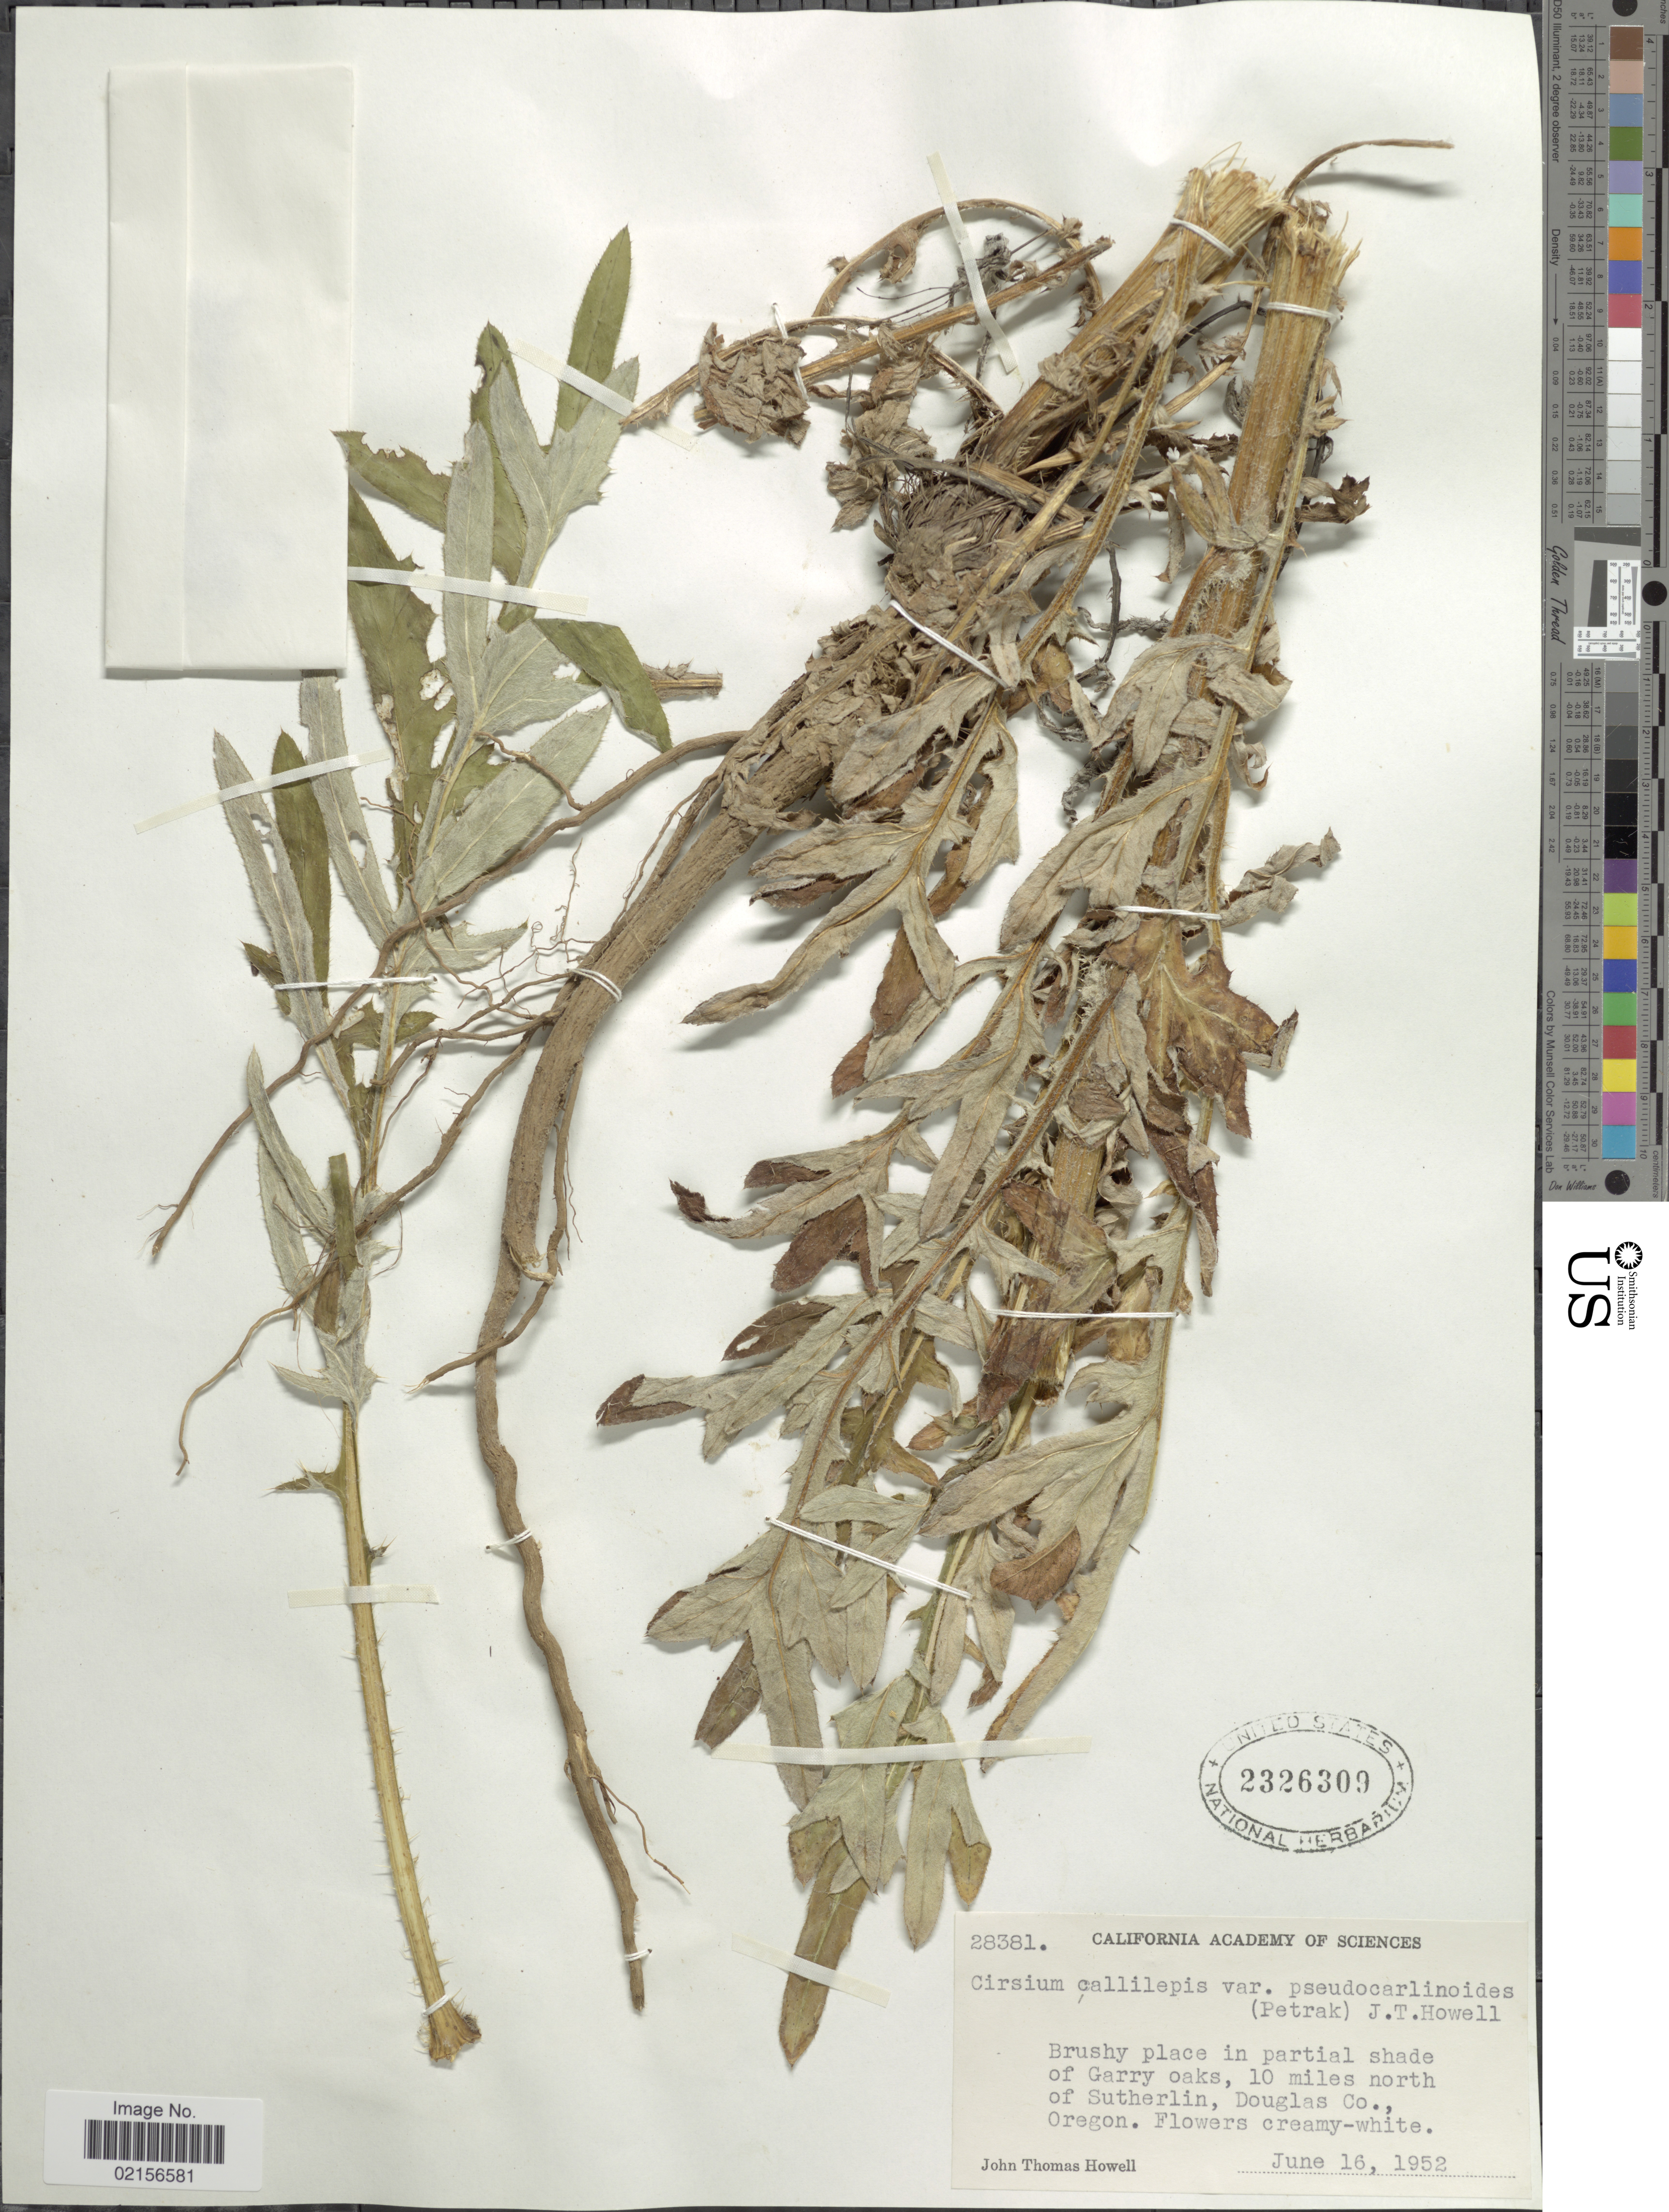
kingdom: Plantae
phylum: Tracheophyta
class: Magnoliopsida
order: Asterales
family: Asteraceae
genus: Cirsium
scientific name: Cirsium remotifolium var. odontolepis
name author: Petr.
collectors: J. T. Howell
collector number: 28381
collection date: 1952-06-16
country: United States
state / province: Oregon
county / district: Douglas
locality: Brushy place in partial shade of Garry oaks, 10 miles north of Sutherlin, Douglas Co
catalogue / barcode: US 2326309